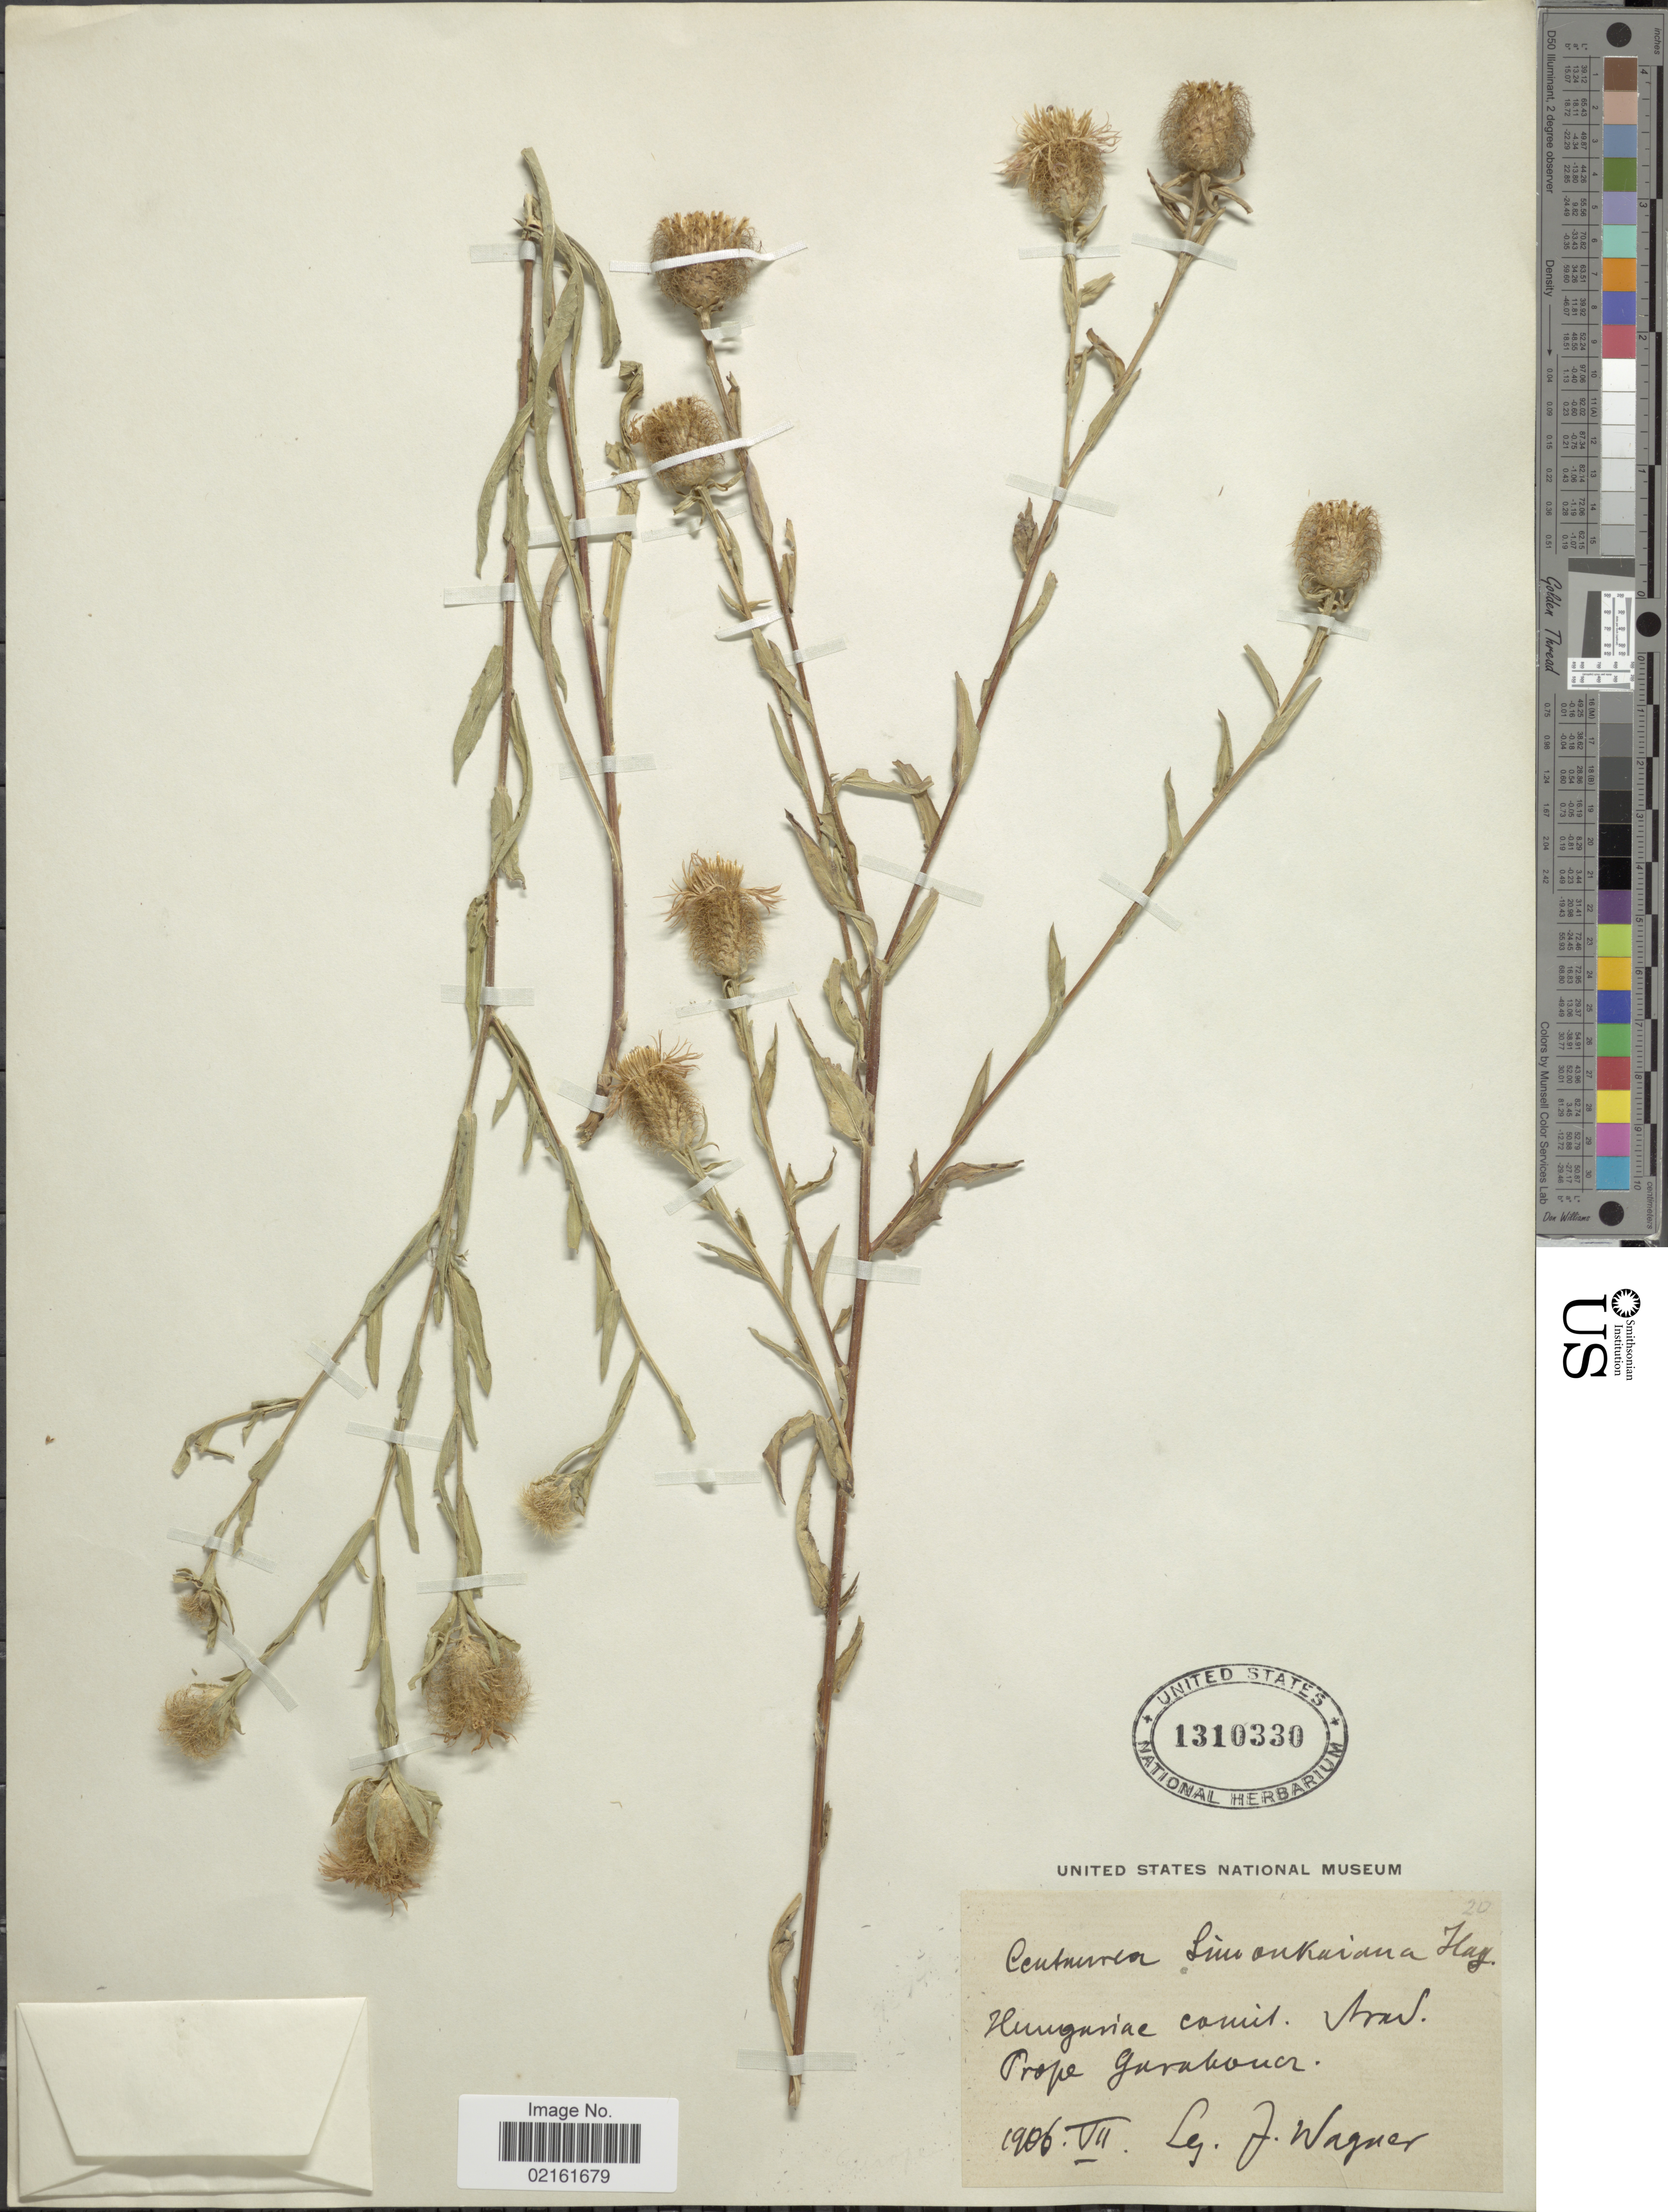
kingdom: Plantae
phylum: Tracheophyta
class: Magnoliopsida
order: Asterales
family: Asteraceae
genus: Centaurea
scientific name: Centaurea simonkaiana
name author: Hayek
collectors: J. Wagner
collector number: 20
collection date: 1906-07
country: Hungary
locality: Comit. Arw. Prope Gorakoucr. [interpreted]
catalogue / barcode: US 1310330